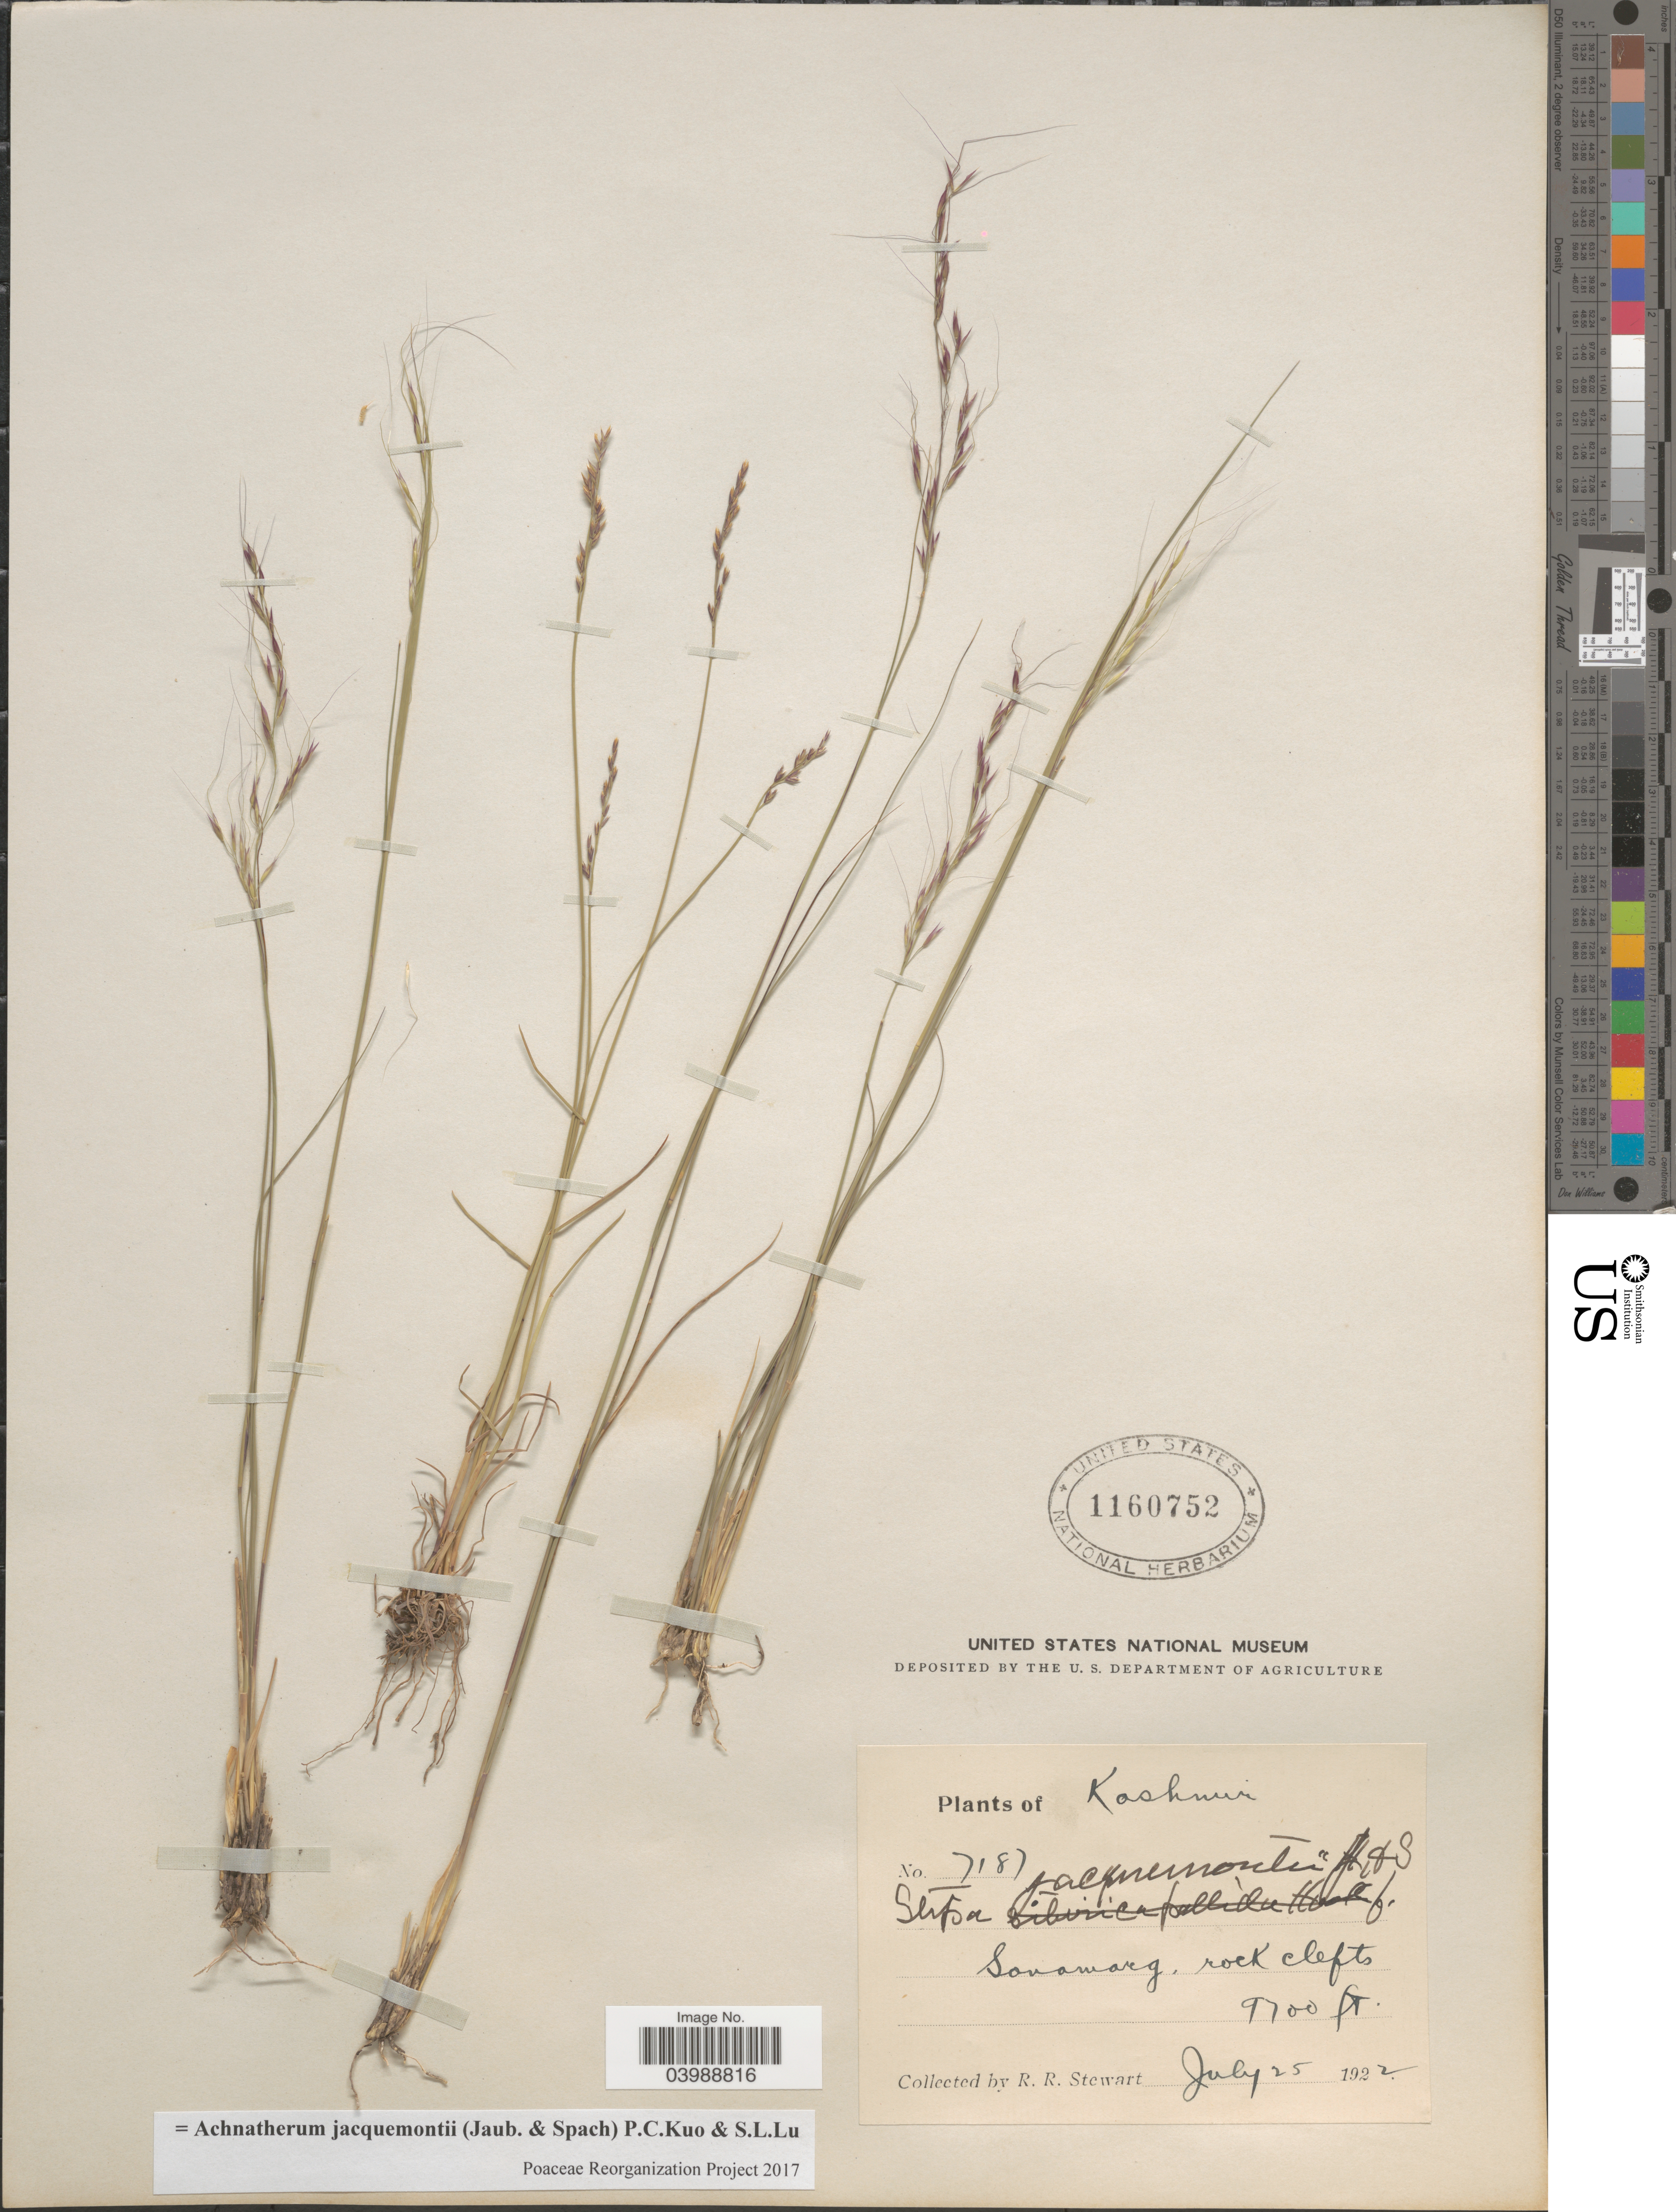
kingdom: Plantae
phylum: Tracheophyta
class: Liliopsida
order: Poales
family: Poaceae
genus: Achnatherum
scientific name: Achnatherum jacquemontii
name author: (Jaub.) P.C. Kuo & S.L. Lu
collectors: R. Stewart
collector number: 7187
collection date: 1922-07-25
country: India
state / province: Jammu and Kashmir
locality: Kashmir. Sonamarg.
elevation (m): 2957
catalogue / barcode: US 1160752